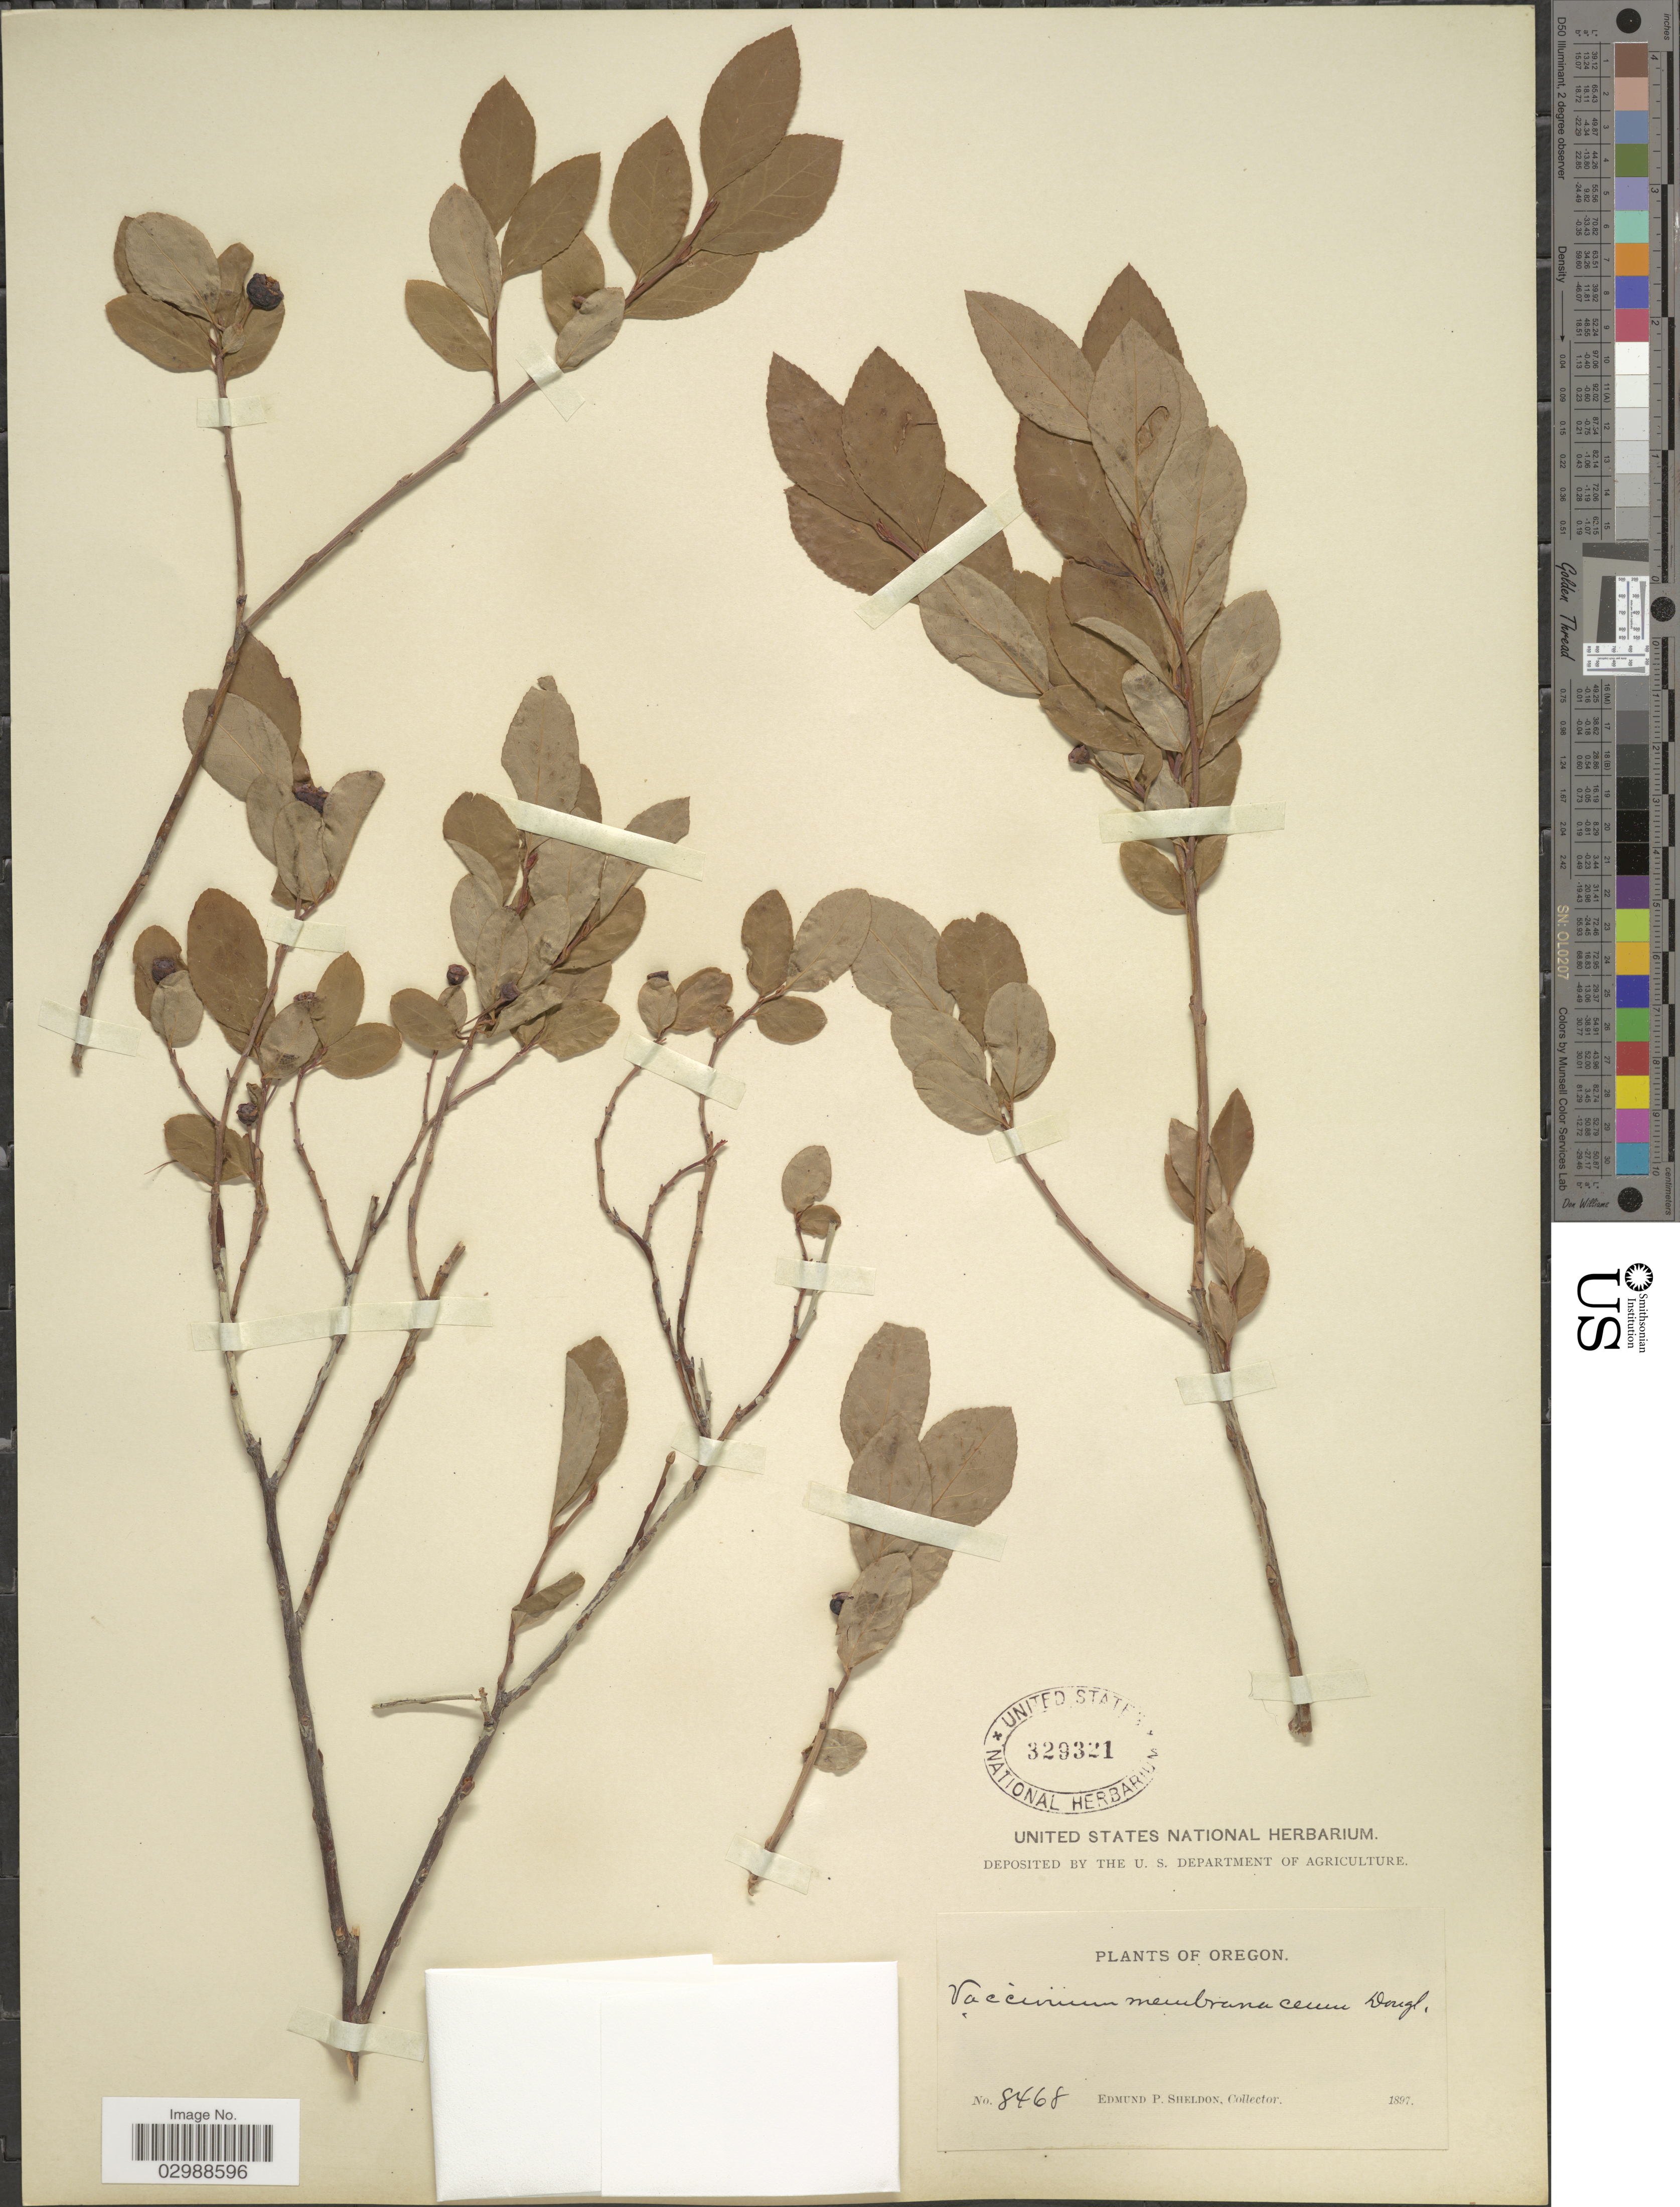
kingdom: Plantae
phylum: Tracheophyta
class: Magnoliopsida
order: Ericales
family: Ericaceae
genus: Vaccinium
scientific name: Vaccinium membranaceum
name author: Douglas ex Torr.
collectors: E. P. Sheldon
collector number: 8468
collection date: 1897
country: United States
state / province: Oregon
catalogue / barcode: US 329321